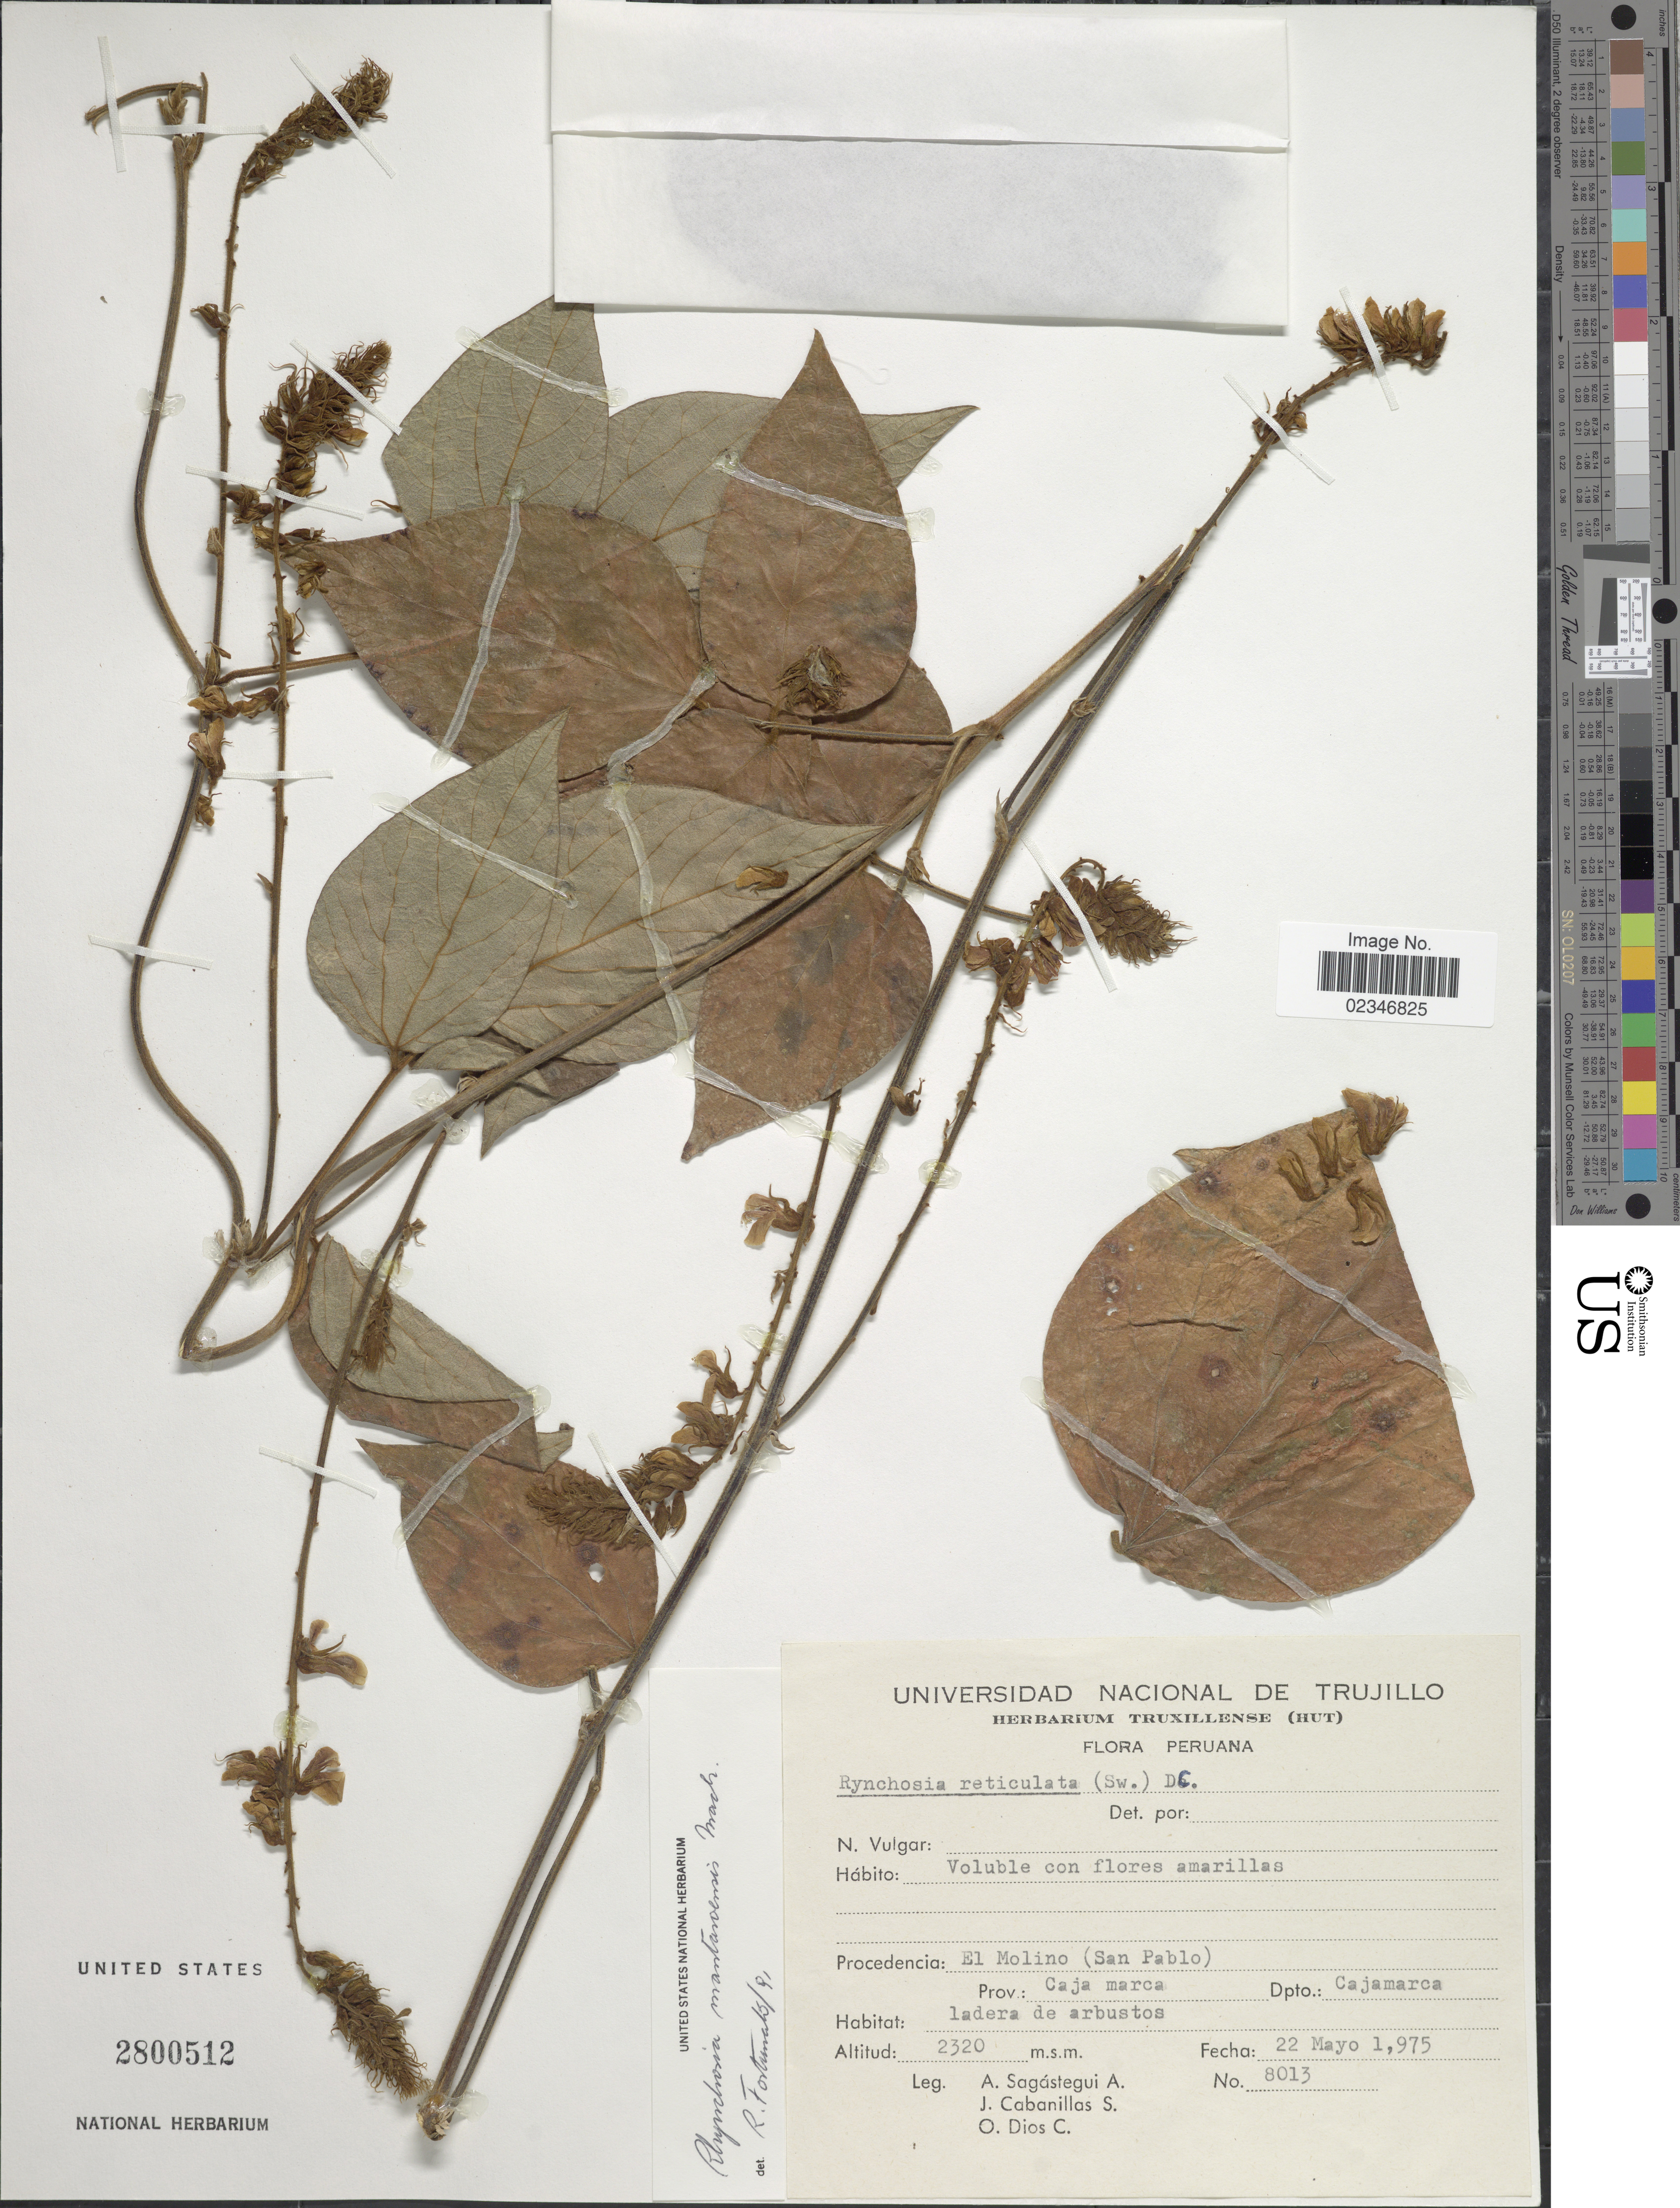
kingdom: Plantae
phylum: Tracheophyta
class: Magnoliopsida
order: Fabales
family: Fabaceae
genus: Rhynchosia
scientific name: Rhynchosia mantaroensis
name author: J.F. Macbr.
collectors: A. Sagástegui A., J. Cabanillas S. & O. Dios C.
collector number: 8013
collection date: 1975-05-22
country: Peru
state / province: Cajamarca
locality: Procedencia: El Molino (San Pablo), Prov. Cajamarca, Depto. Cajamarca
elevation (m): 2320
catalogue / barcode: US 2800512